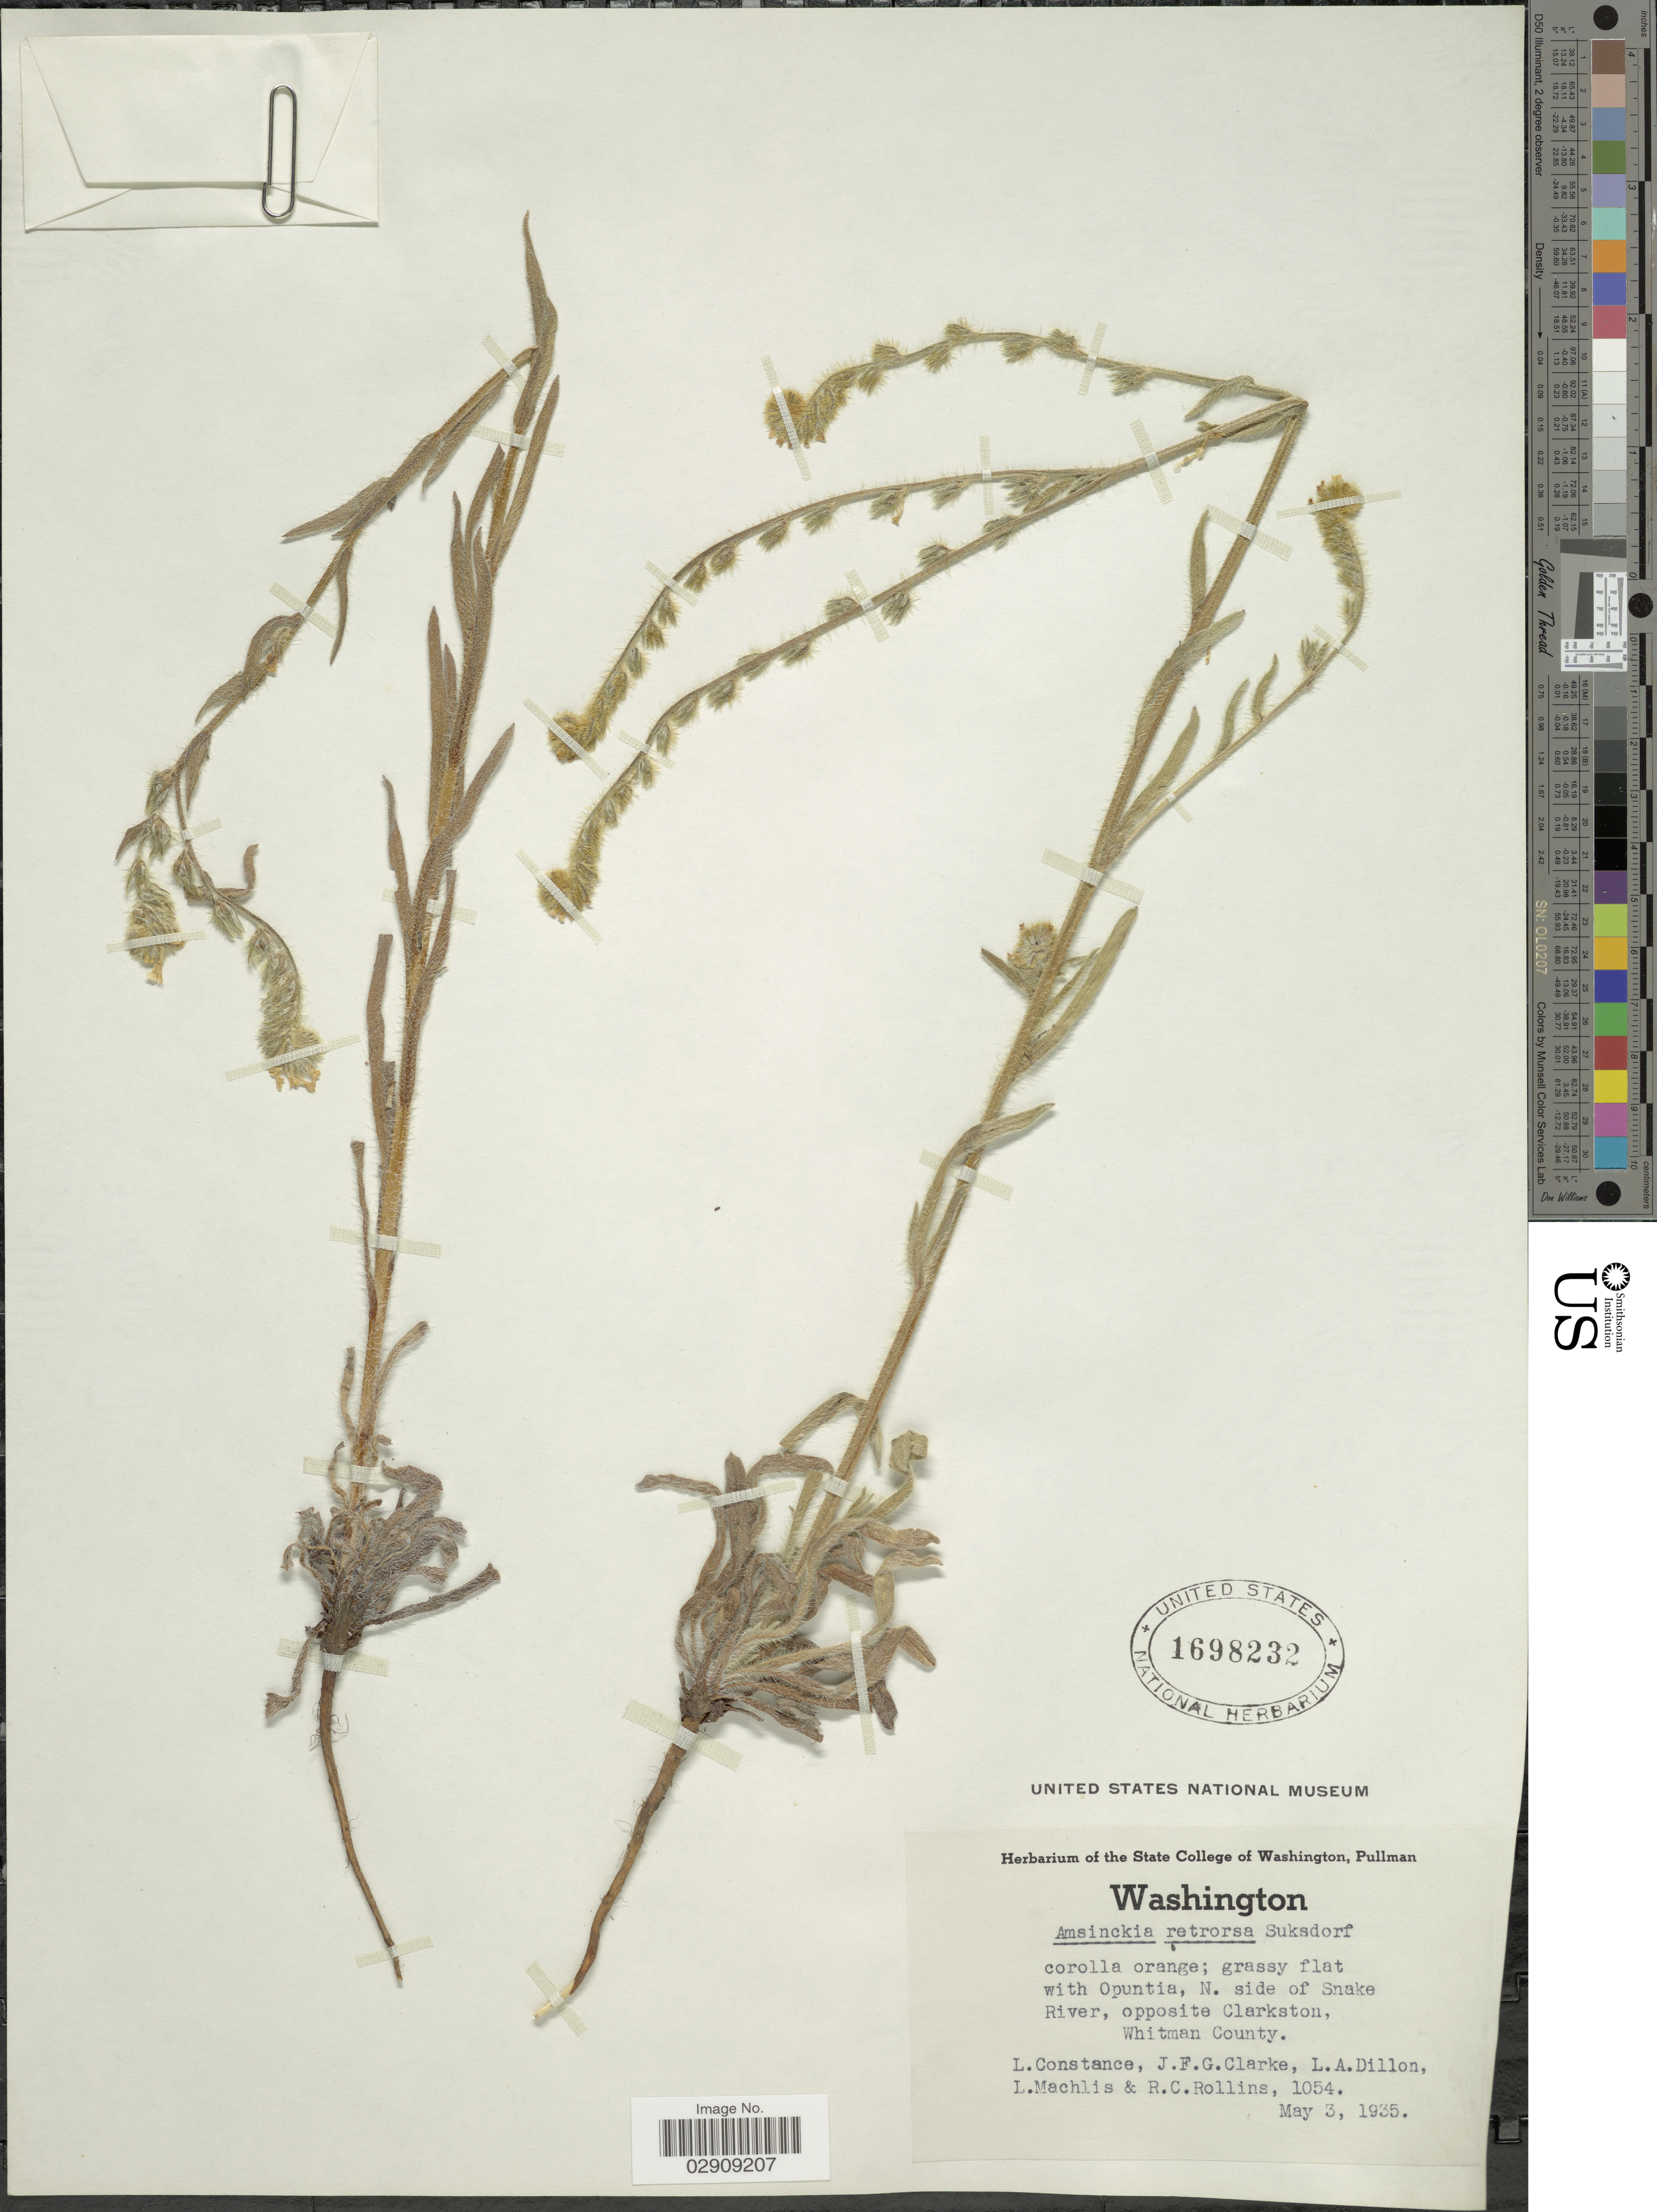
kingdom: Plantae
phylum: Tracheophyta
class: Magnoliopsida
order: Boraginales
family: Boraginaceae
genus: Amsinckia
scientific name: Amsinckia menziesii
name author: A. Nelson & J.F. Macbr.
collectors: L. Constance, J. F. Clarke, L. Dillon, L. Machlis & R. C. Rollins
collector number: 1054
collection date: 1935-05-03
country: United States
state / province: Washington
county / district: Whitman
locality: N. side of Snake River, opposite Clarkston, Whitman County.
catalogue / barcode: US 1698232